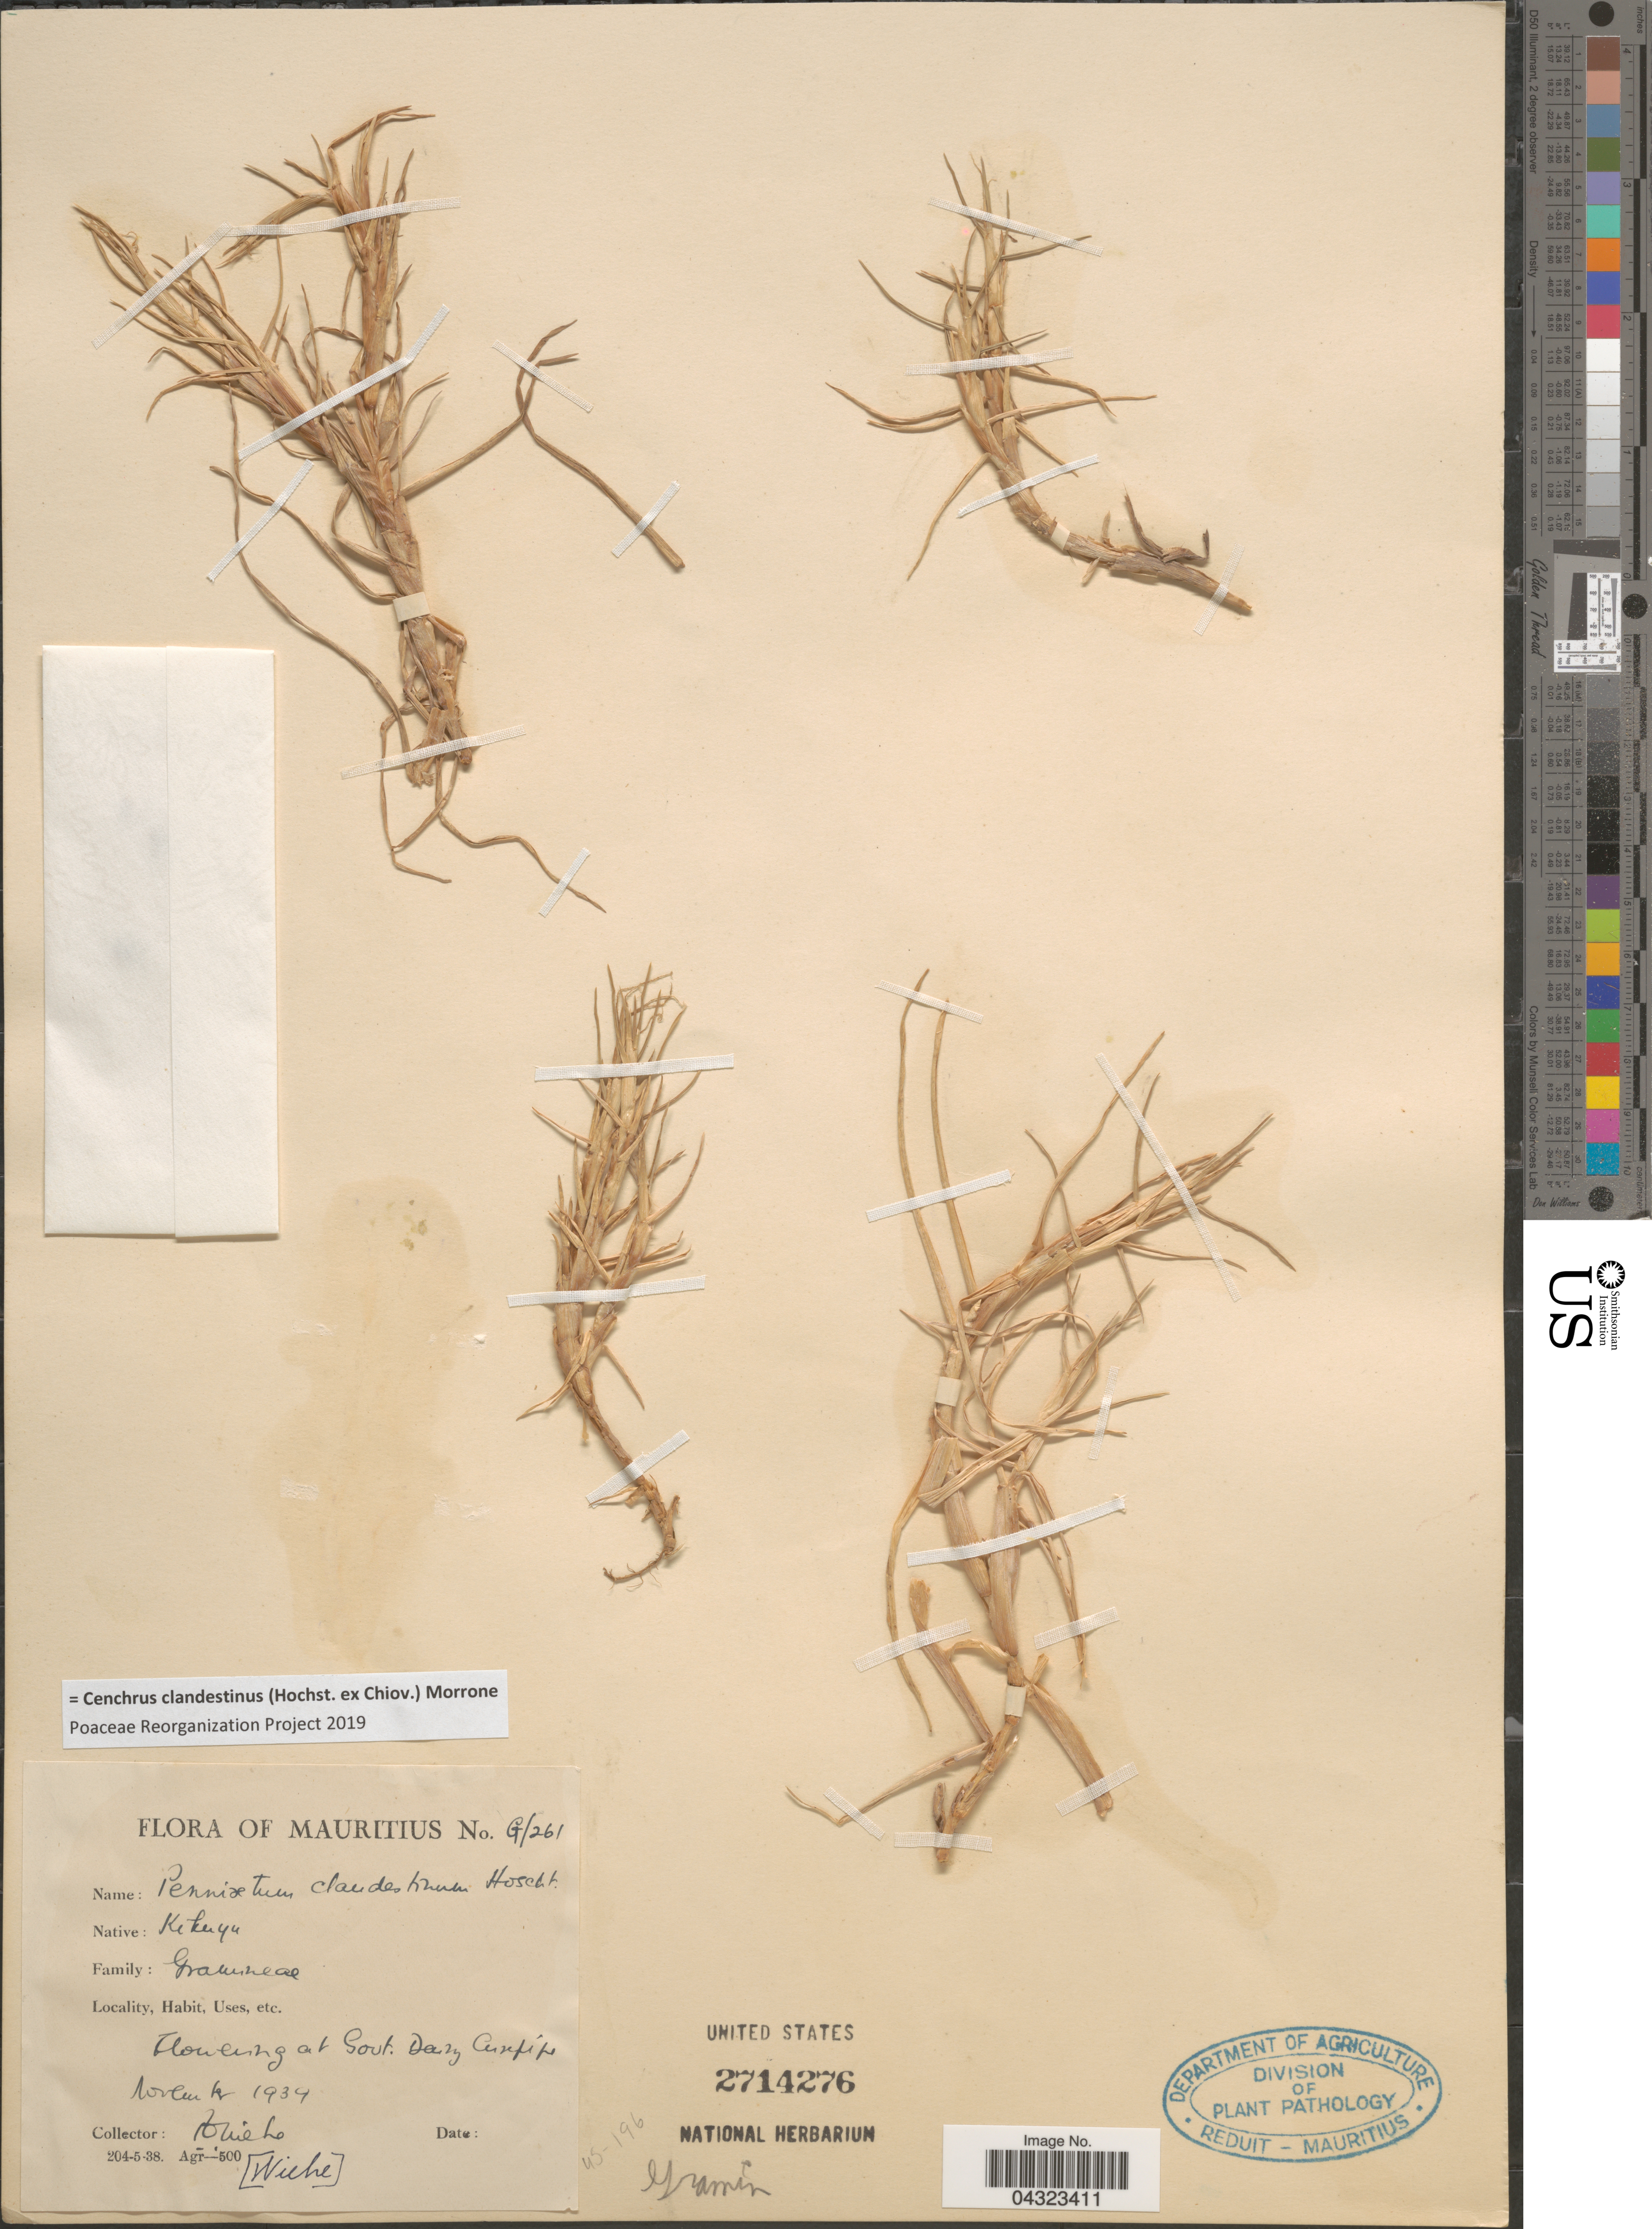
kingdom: Plantae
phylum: Tracheophyta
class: Liliopsida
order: Poales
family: Poaceae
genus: Cenchrus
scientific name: Cenchrus clandestinus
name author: (Hochst. & Chiov.) Morrone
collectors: P. Wiehe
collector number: G/261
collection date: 1934-11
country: Mauritius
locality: At Govt. Dairy, Curepipe.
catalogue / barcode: US 2714276